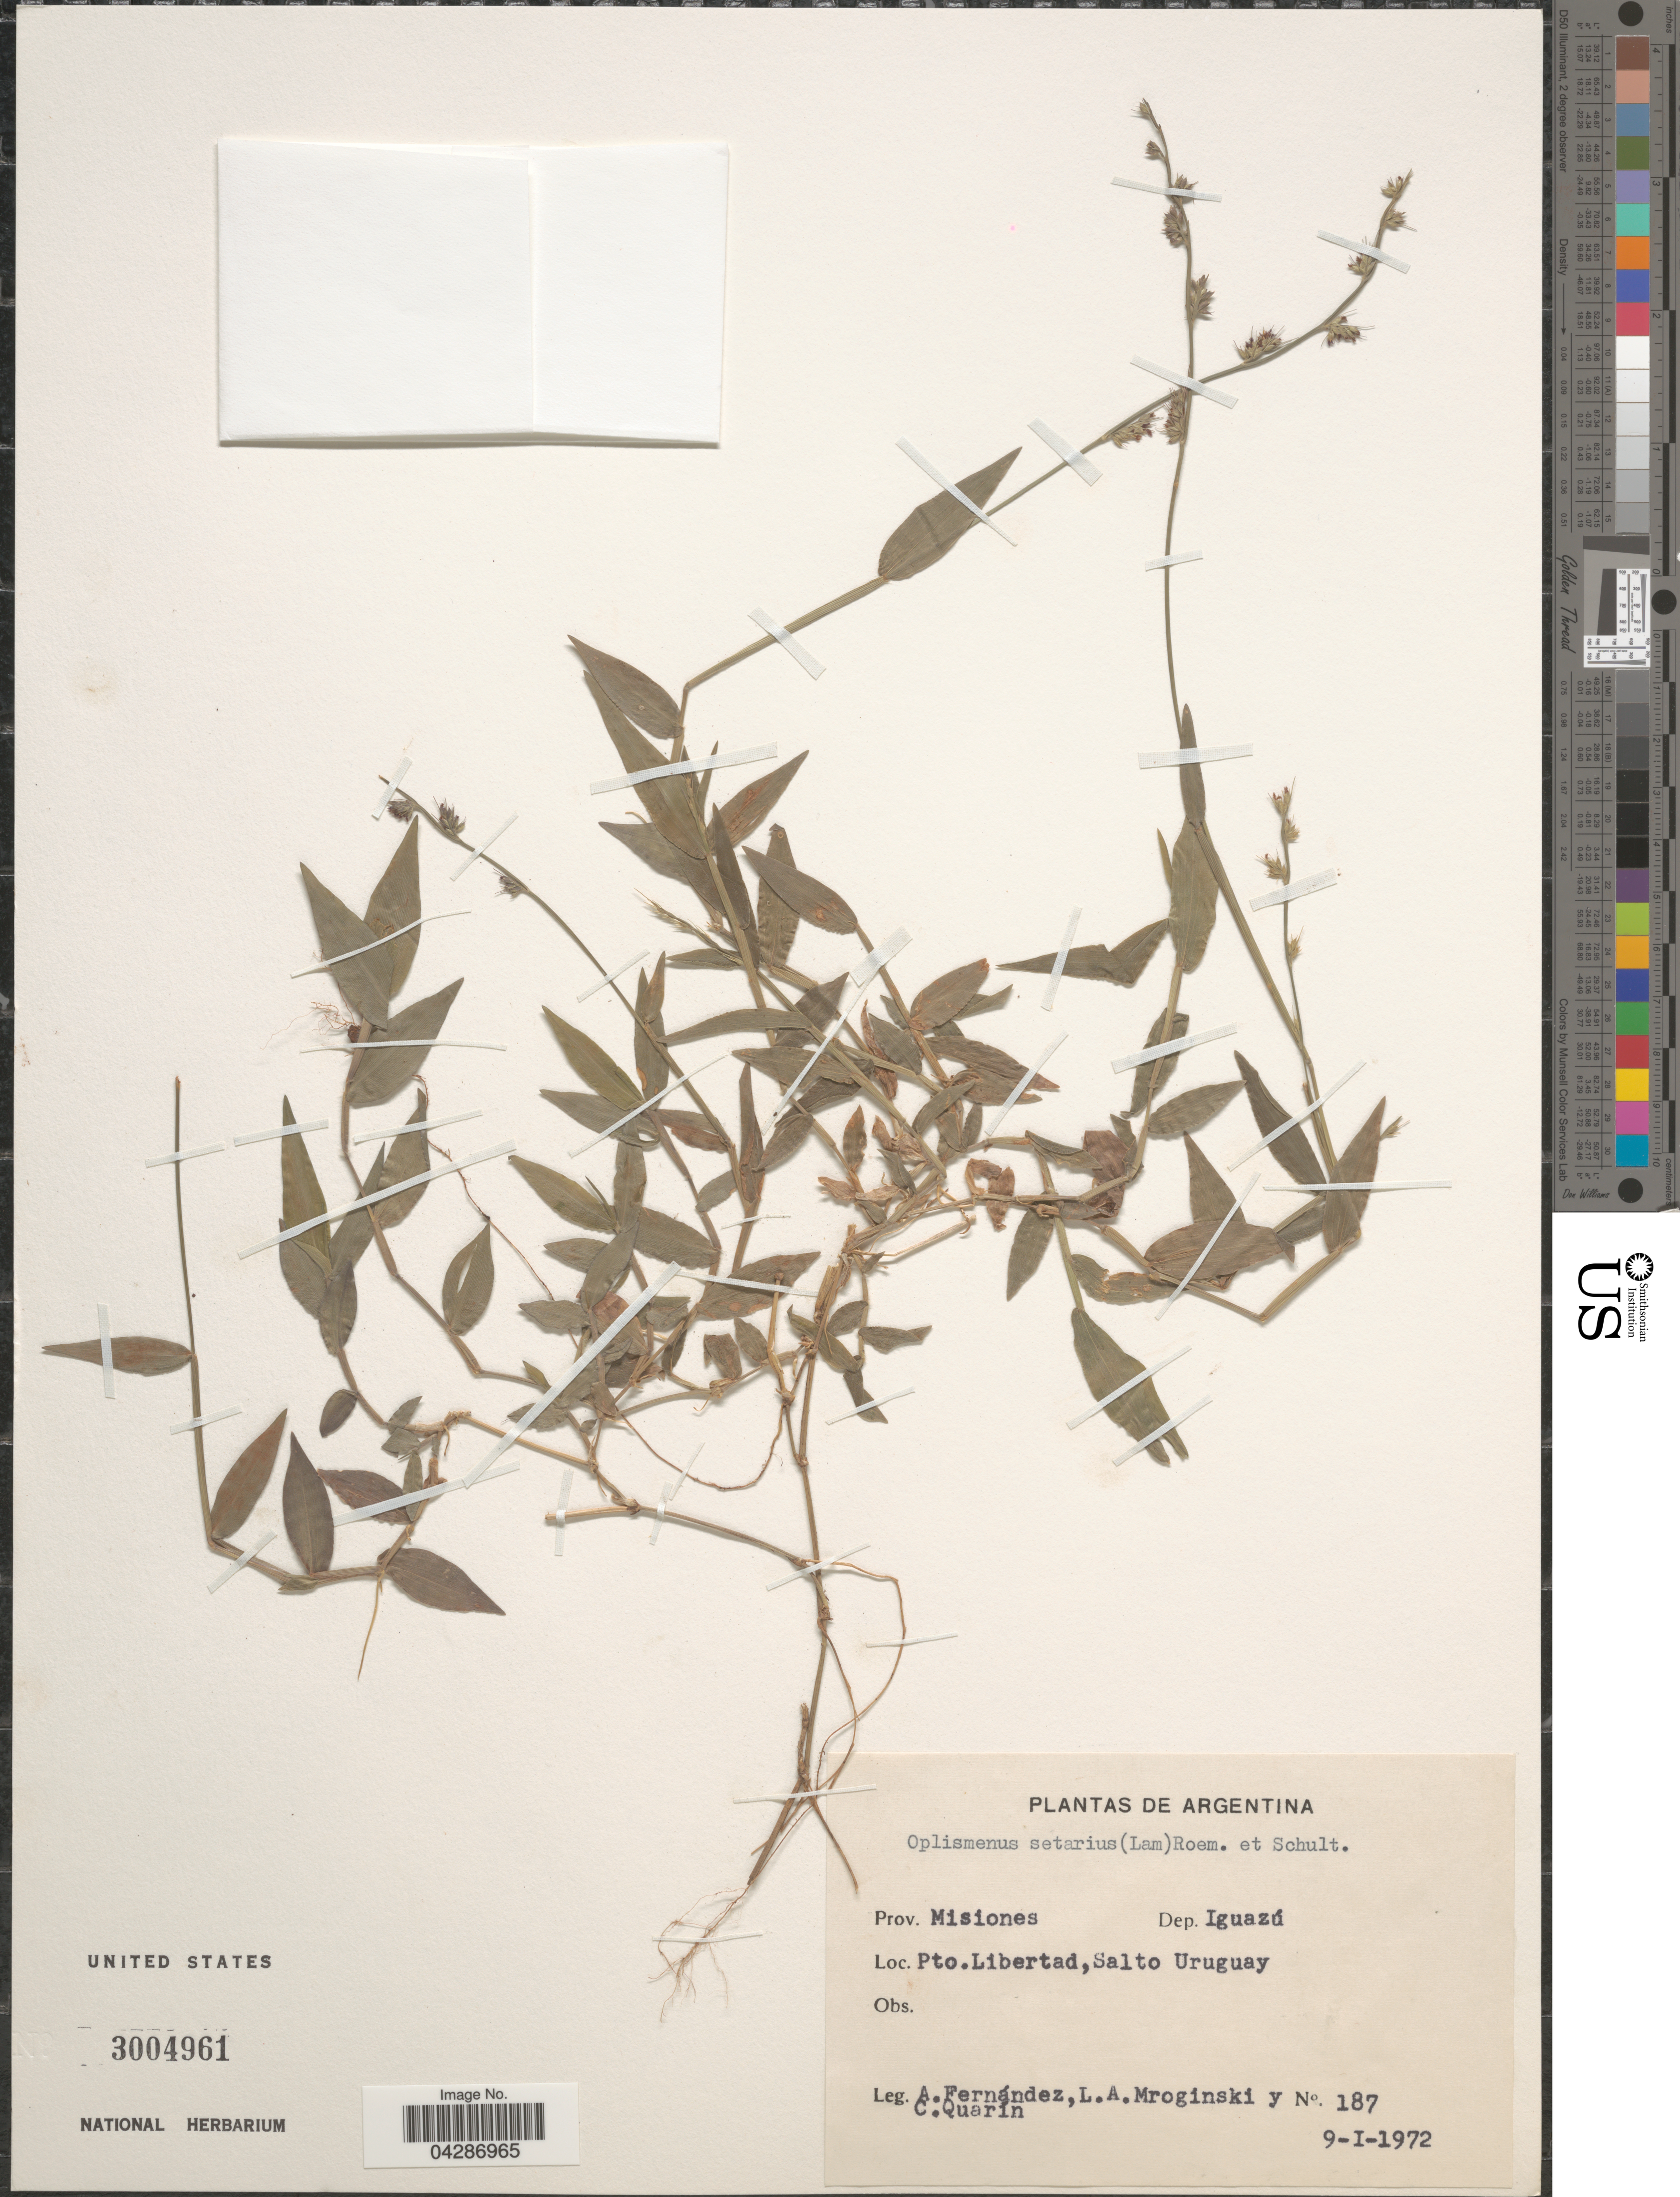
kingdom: Plantae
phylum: Tracheophyta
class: Liliopsida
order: Poales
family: Poaceae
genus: Oplismenus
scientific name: Oplismenus hirtellus subsp. setarius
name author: (Lam.) Mez ex Ekman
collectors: A. Fernández, L. Mroginski & C. Quarín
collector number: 187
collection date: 1972-01-09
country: Uruguay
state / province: Salto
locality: Prov. Misiones. Dep. Iguazú. Pto. Libertad, Salto Uruguay.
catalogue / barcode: US 3004961